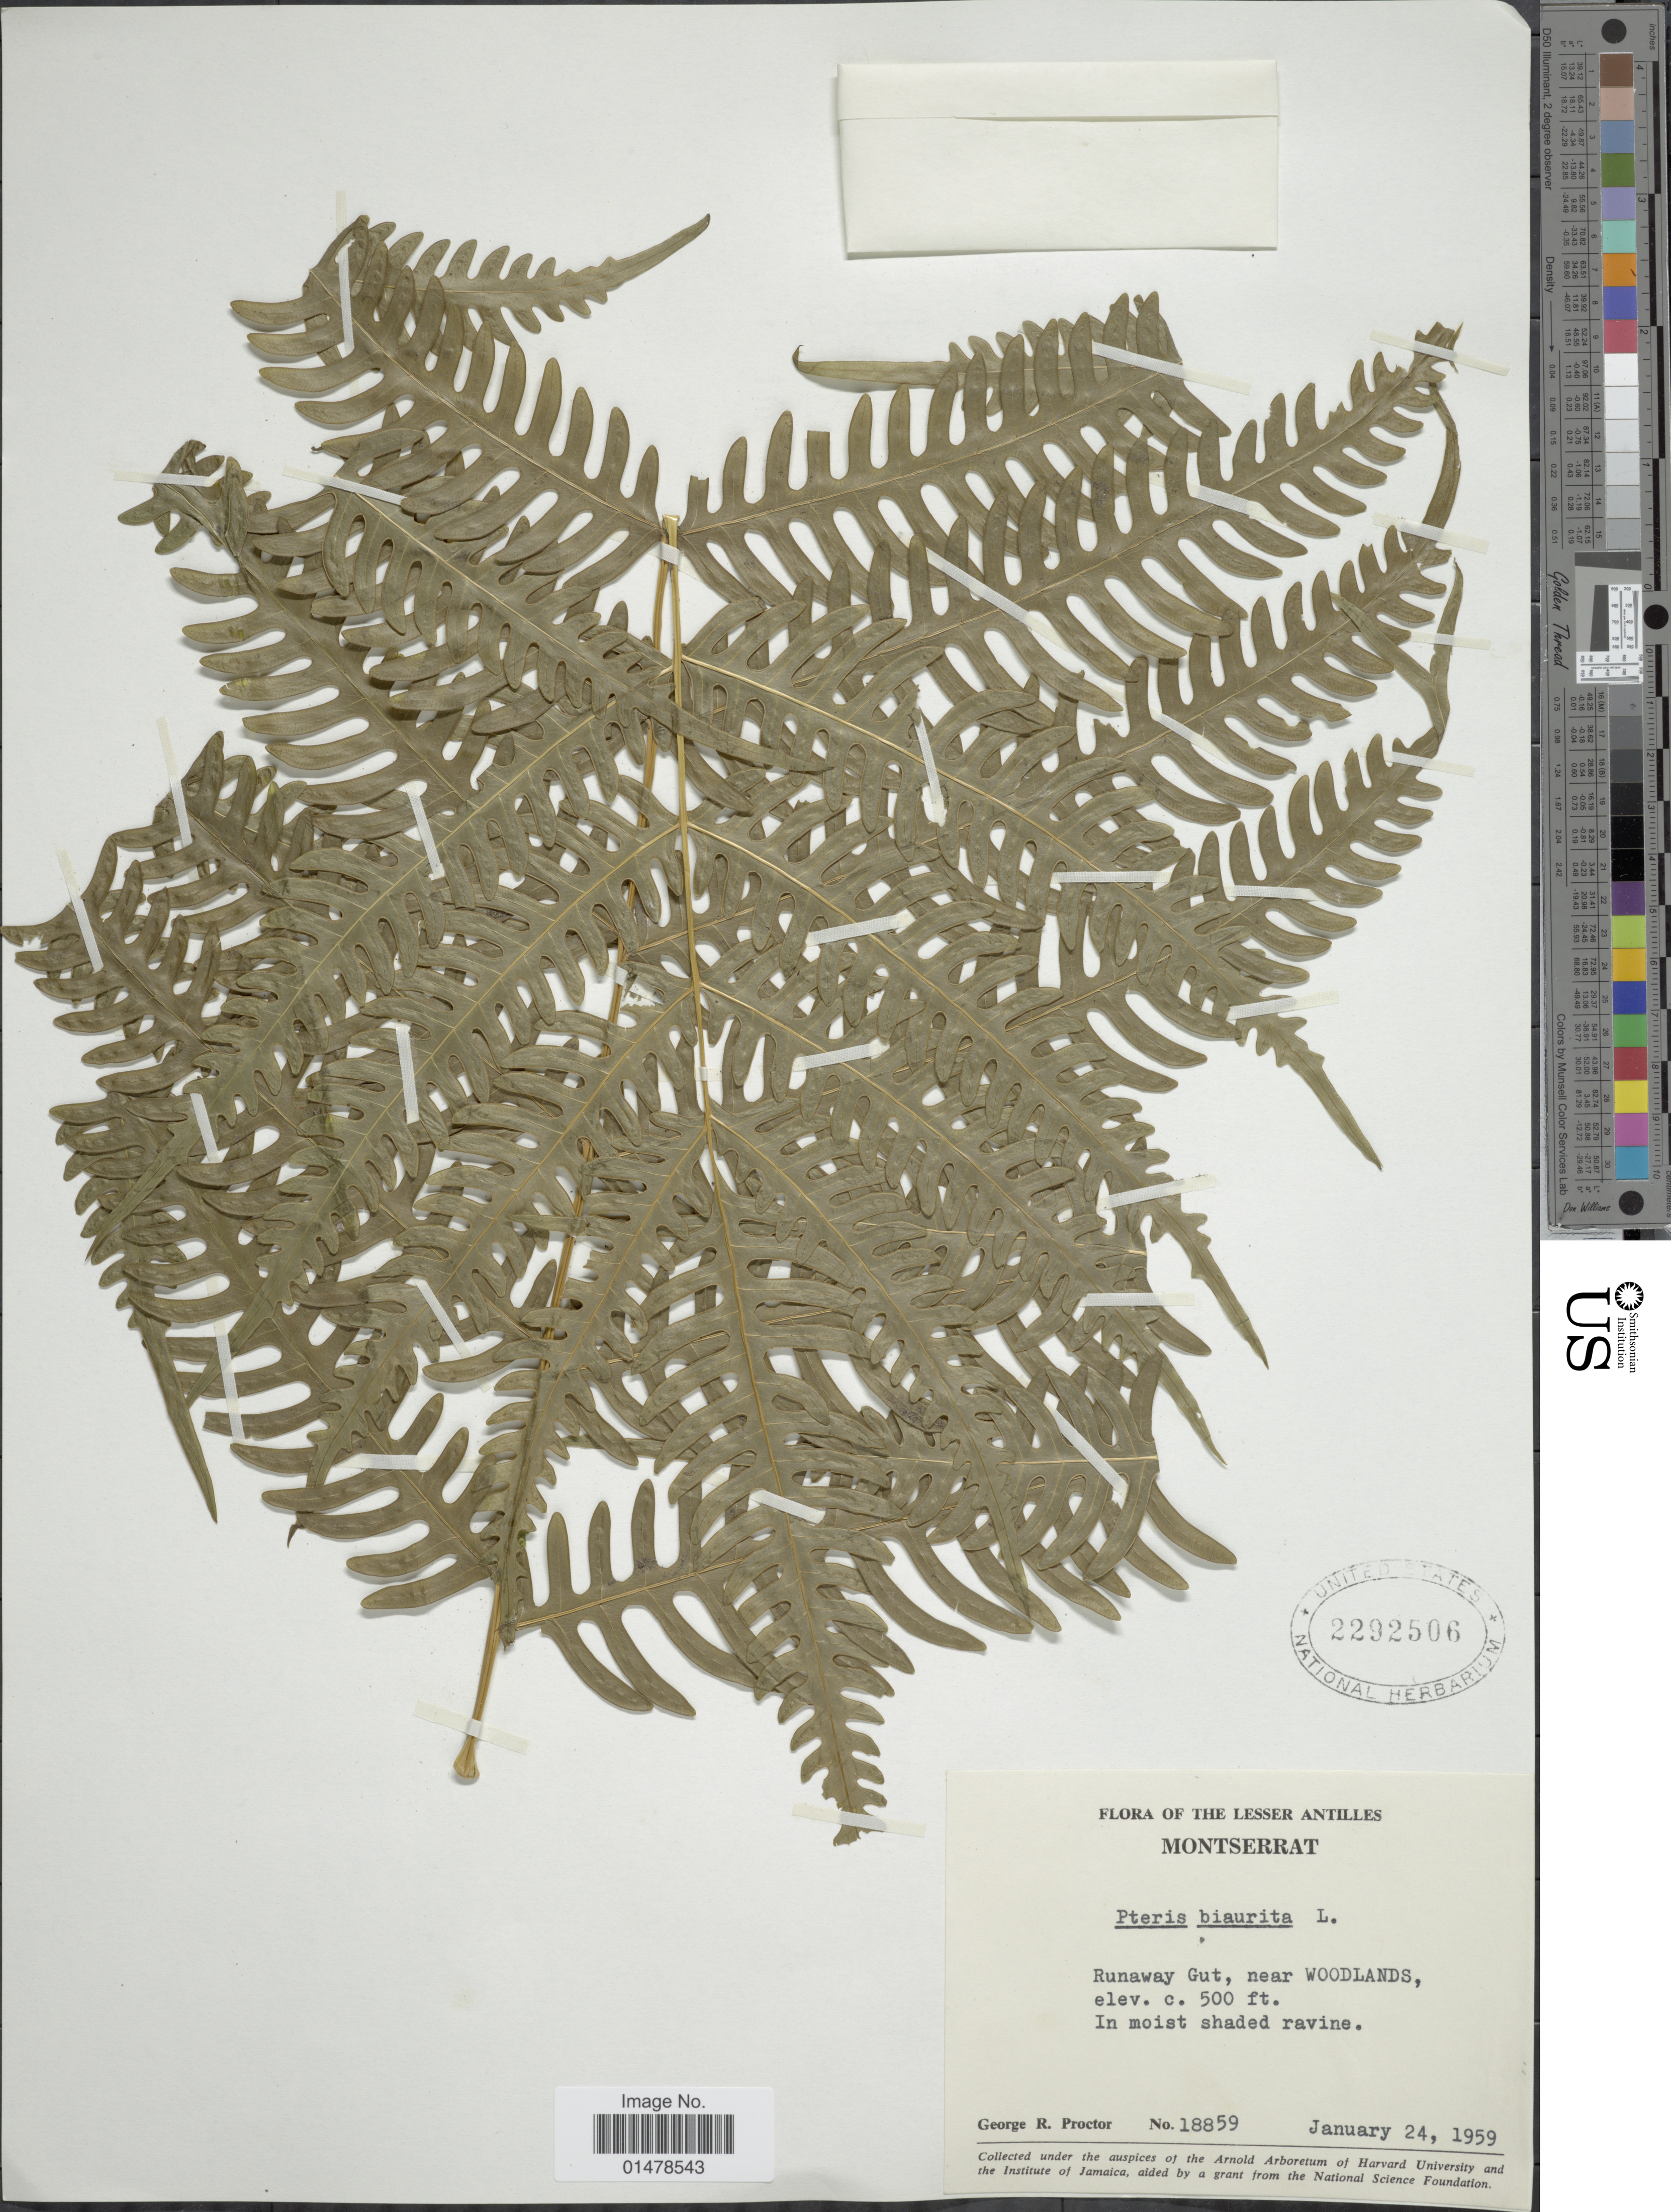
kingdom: Plantae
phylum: Tracheophyta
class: Polypodiopsida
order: Polypodiales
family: Pteridaceae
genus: Pteris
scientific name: Pteris biaurita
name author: L.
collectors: G. R. Proctor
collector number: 18859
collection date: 1959-01-24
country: Montserrat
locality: The Lesser Antilles, Runaway Gut, near Woodlands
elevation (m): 152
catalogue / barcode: US 2292506